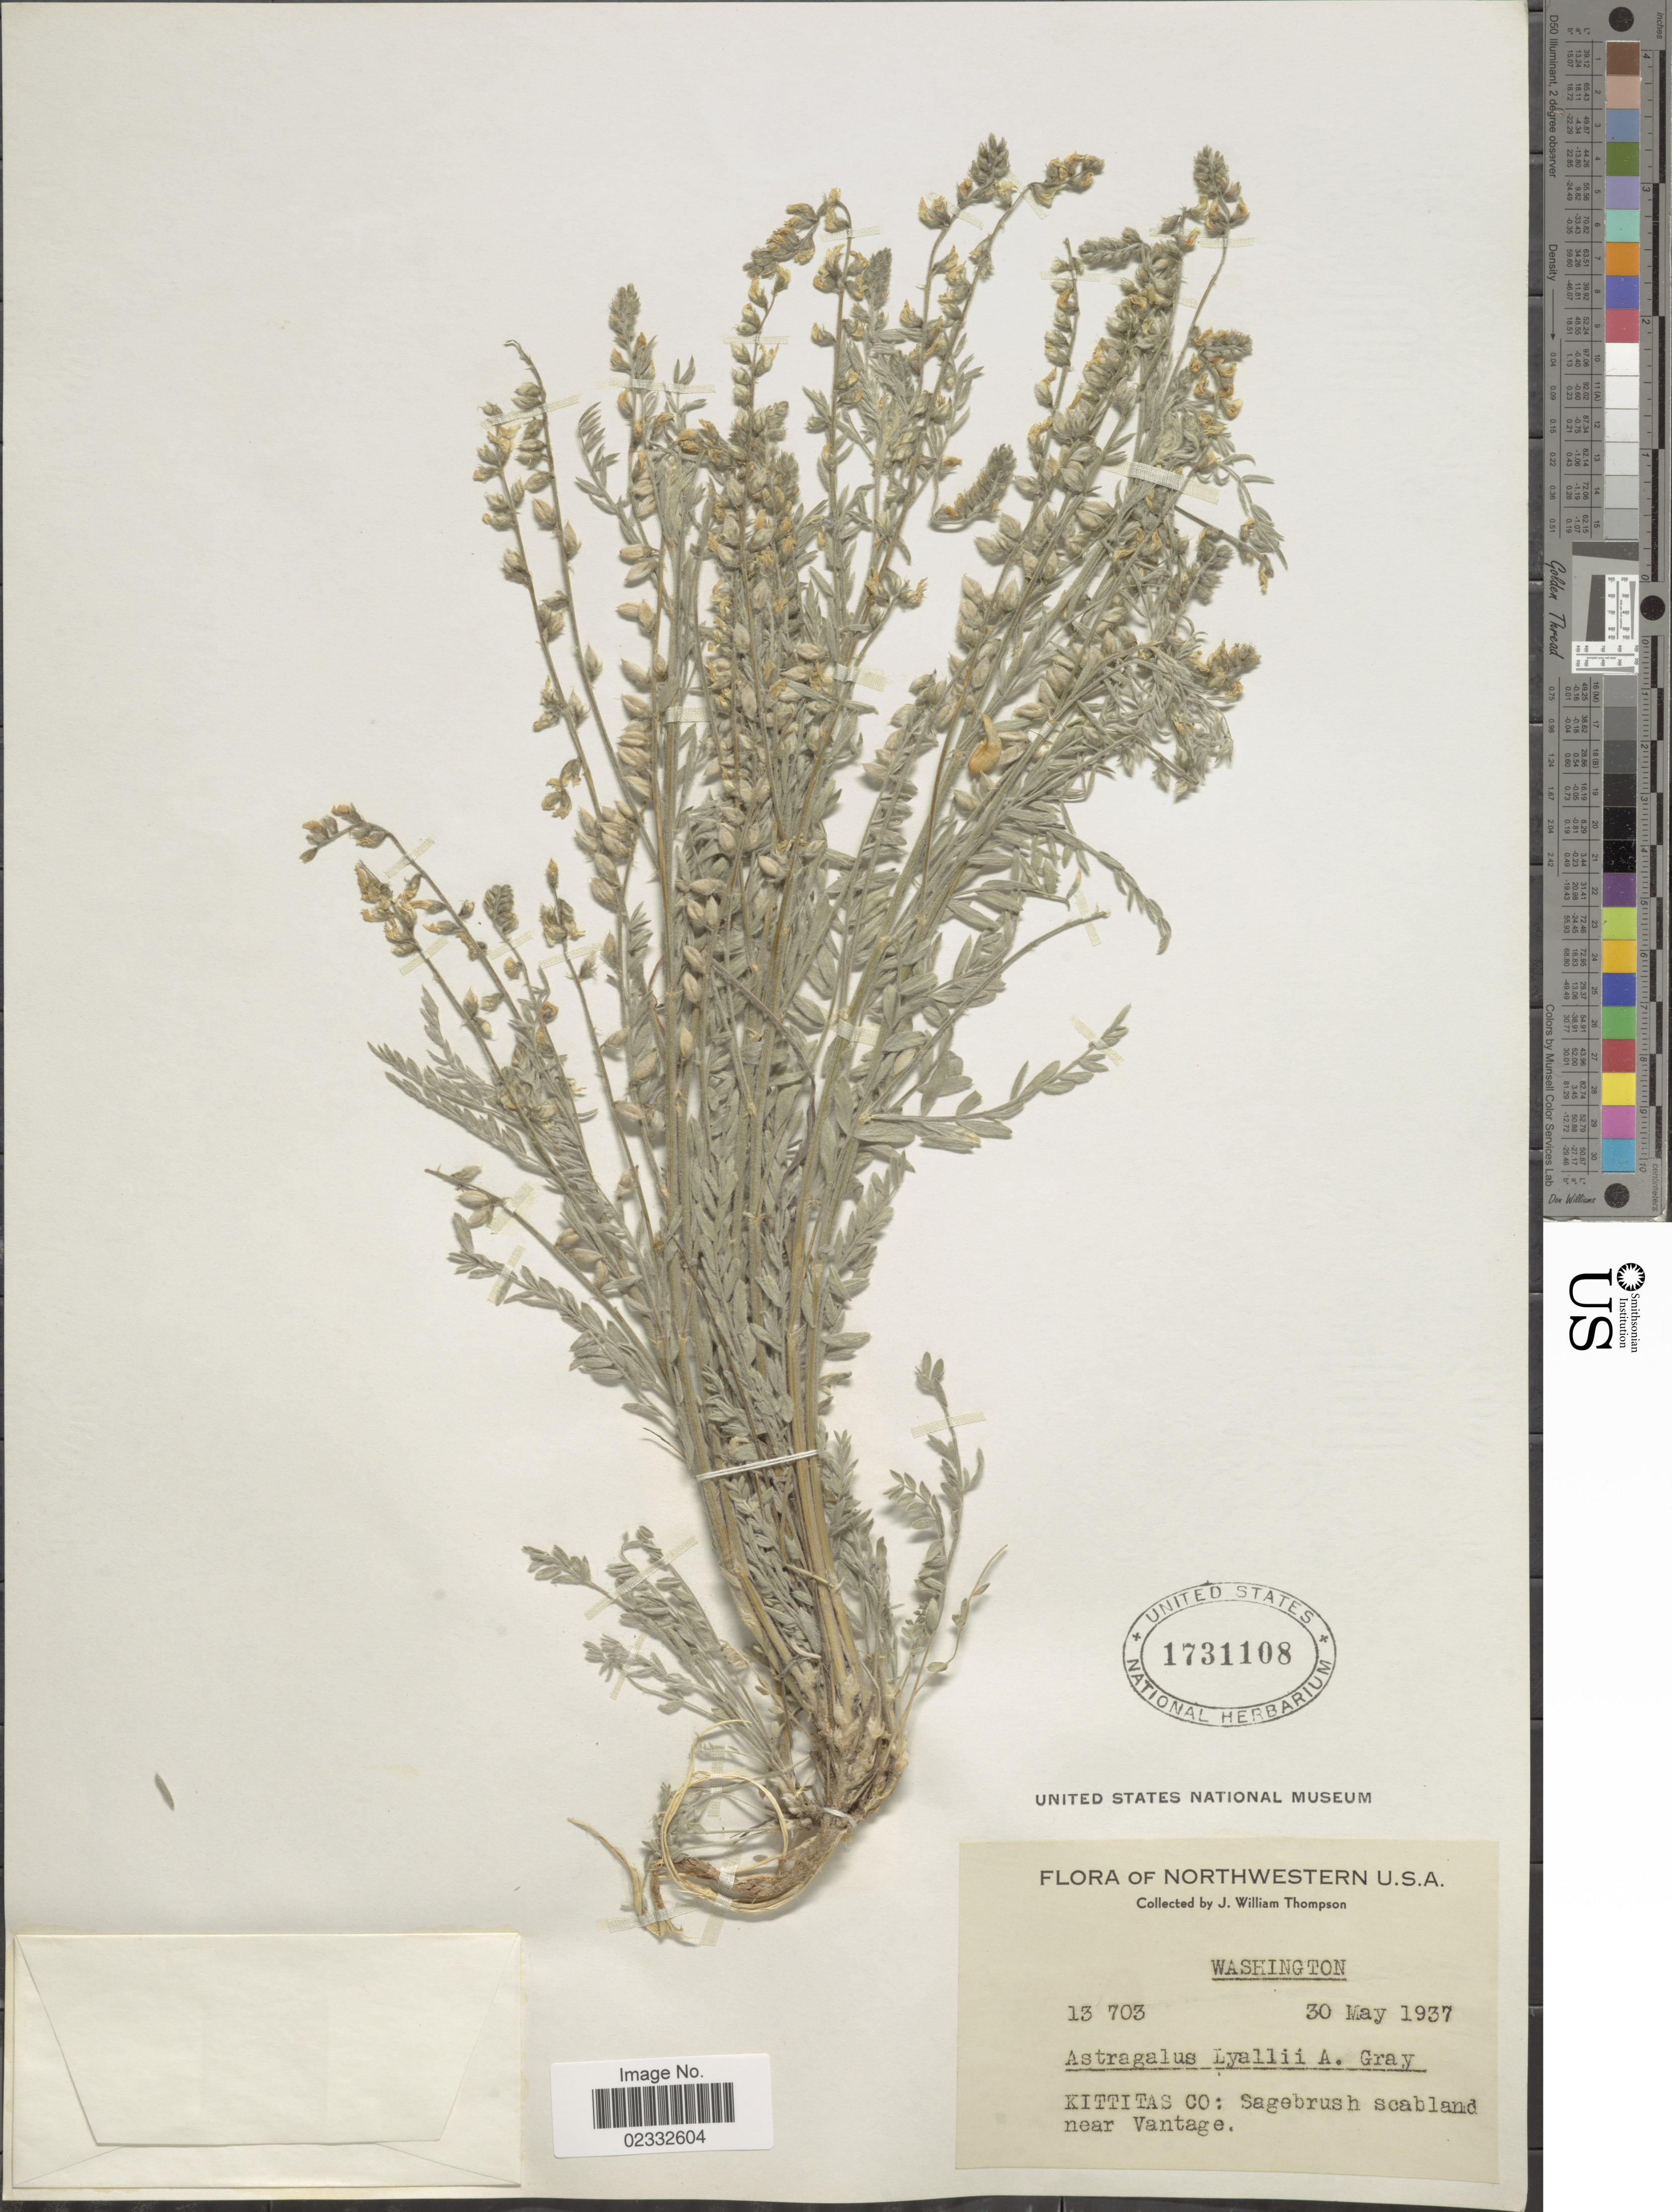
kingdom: Plantae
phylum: Tracheophyta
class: Magnoliopsida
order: Fabales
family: Fabaceae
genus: Astragalus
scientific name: Astragalus lyallii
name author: A. Gray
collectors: J. W. Thompson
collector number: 13703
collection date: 1937-05-30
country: United States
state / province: Washington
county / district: Kittitas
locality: Northwestern. Kittitas Co: Sagebrush scabland near Vantage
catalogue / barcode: US 1731108